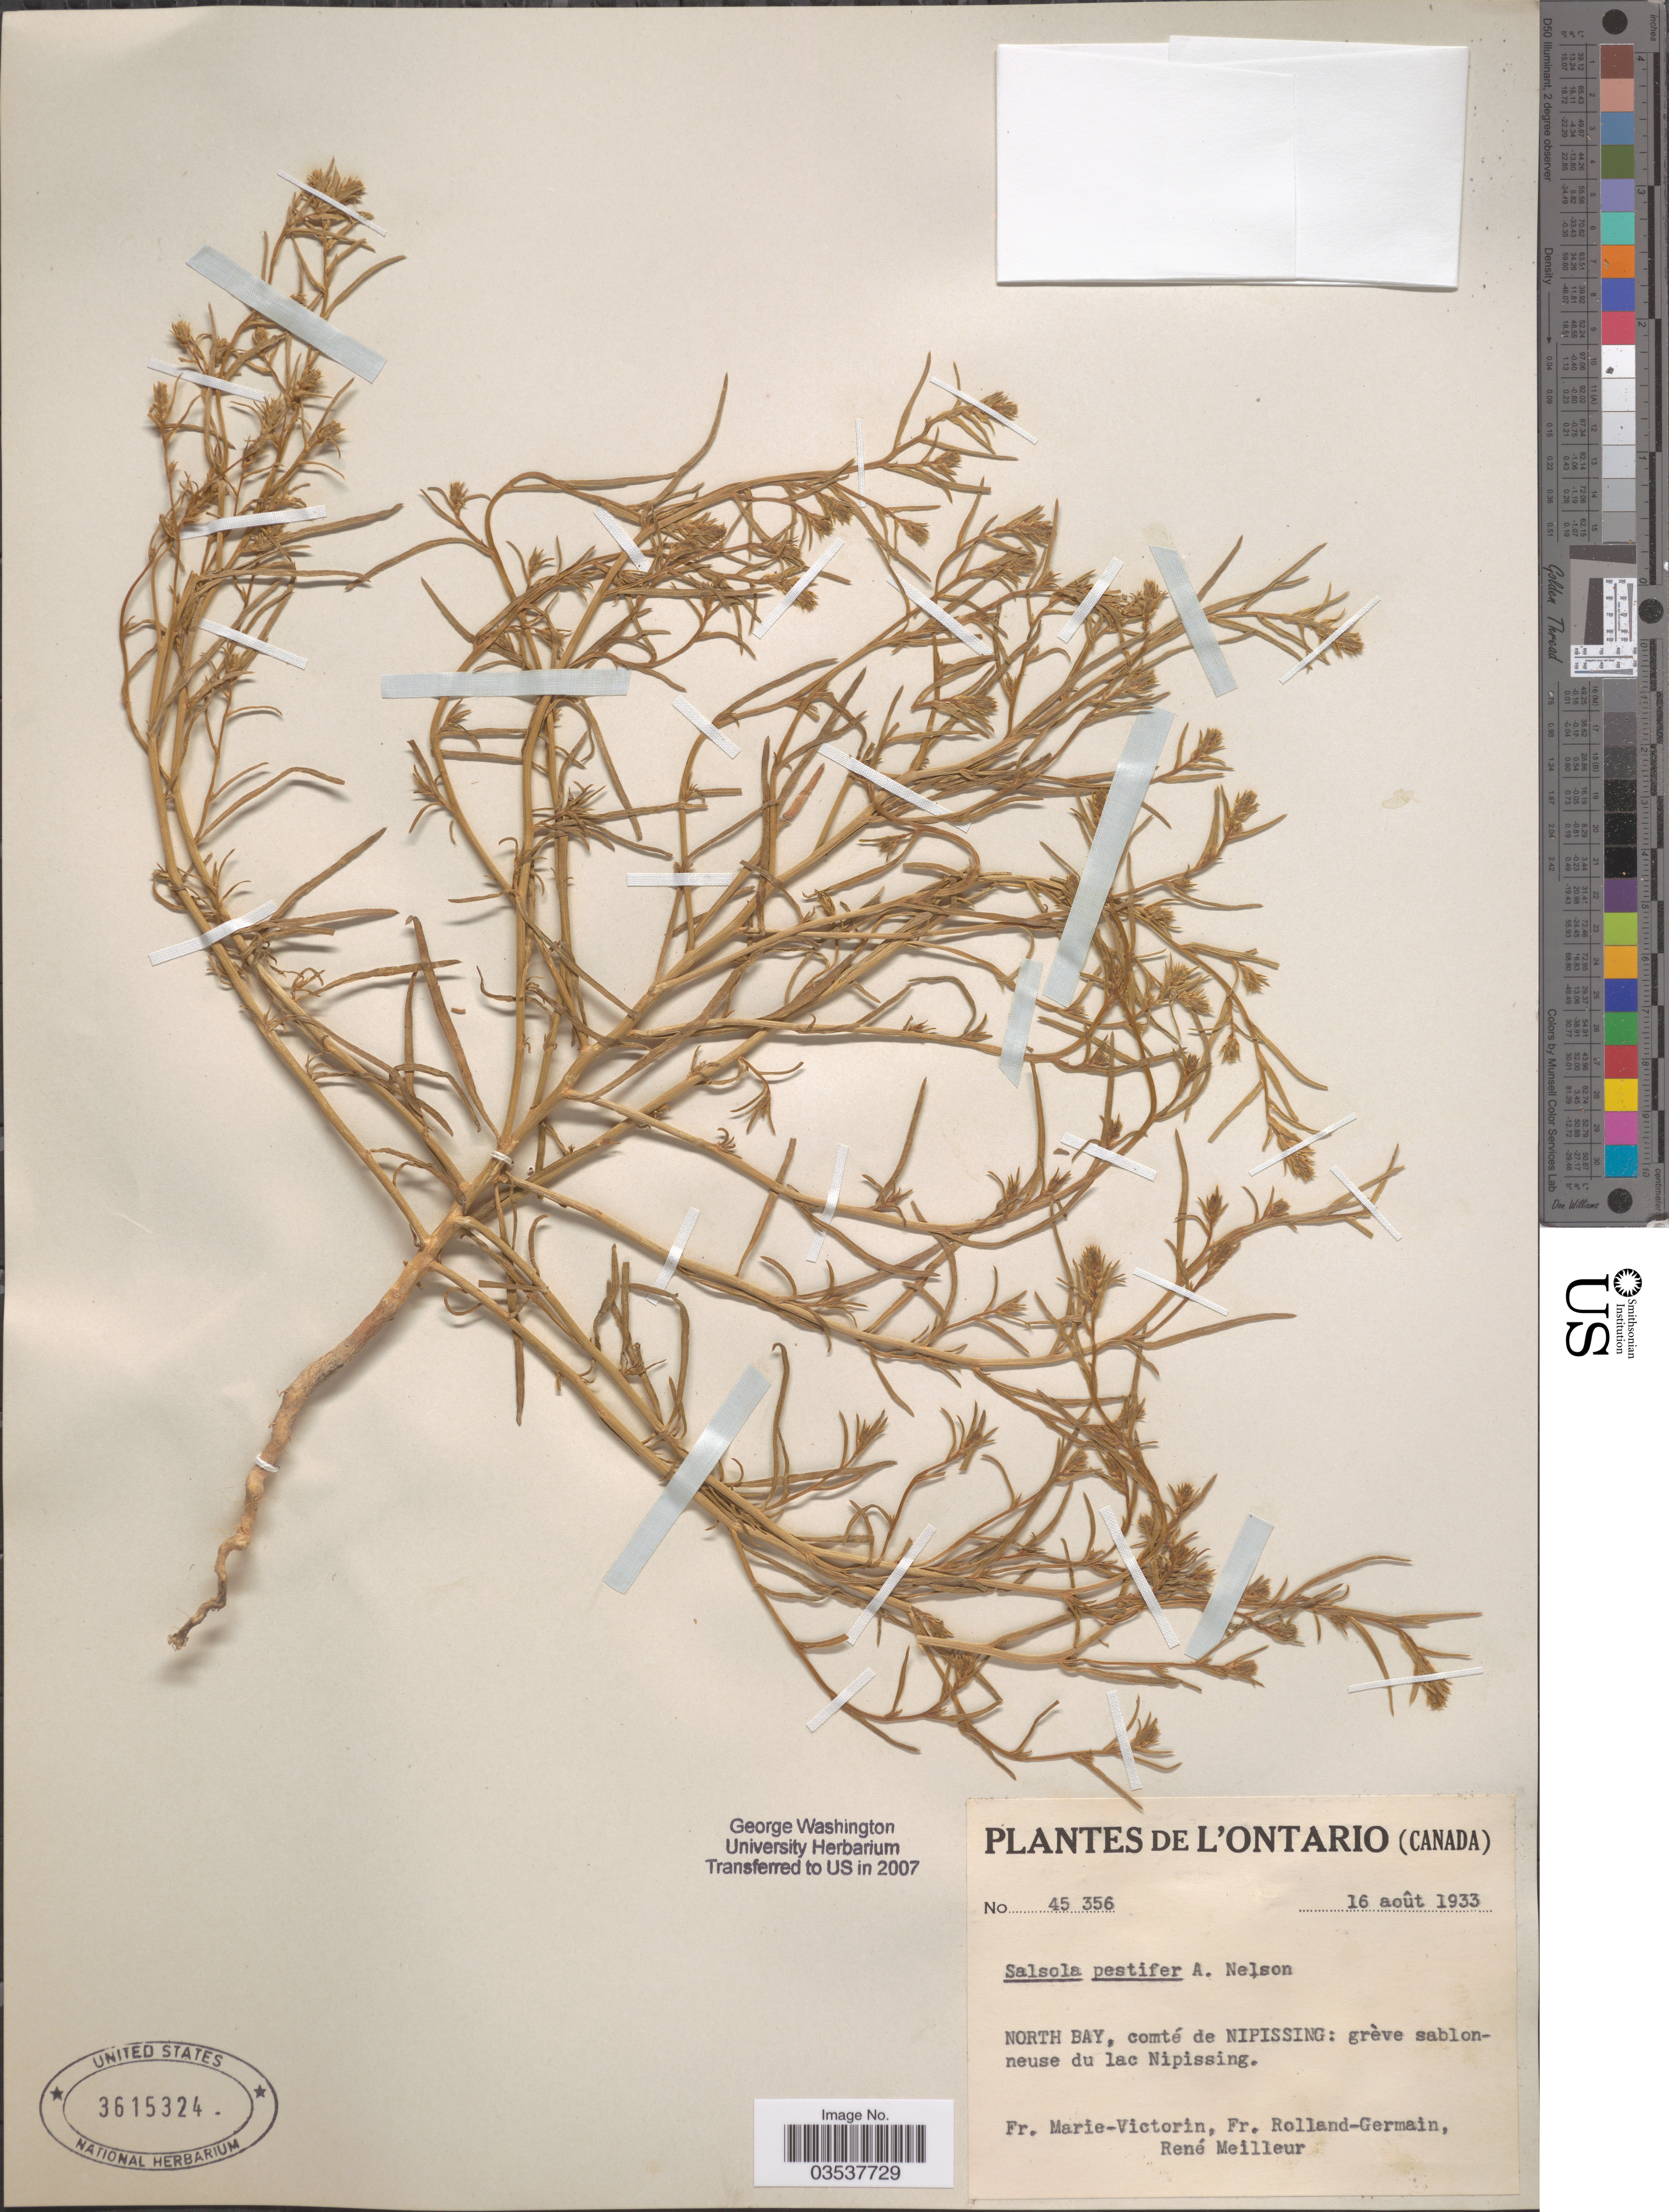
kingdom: Plantae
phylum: Tracheophyta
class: Magnoliopsida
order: Caryophyllales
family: Amaranthaceae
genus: Salsola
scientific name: Salsola pestifer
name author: A. Nelson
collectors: F. Marie-Victorin, Rolland-Germain & R. Meilleur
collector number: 45356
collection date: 1933-08-16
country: Canada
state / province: Ontario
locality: North Bay, comté de Nipissing: grève sablon-neuse du lac Nipissing.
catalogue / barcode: US 3615324